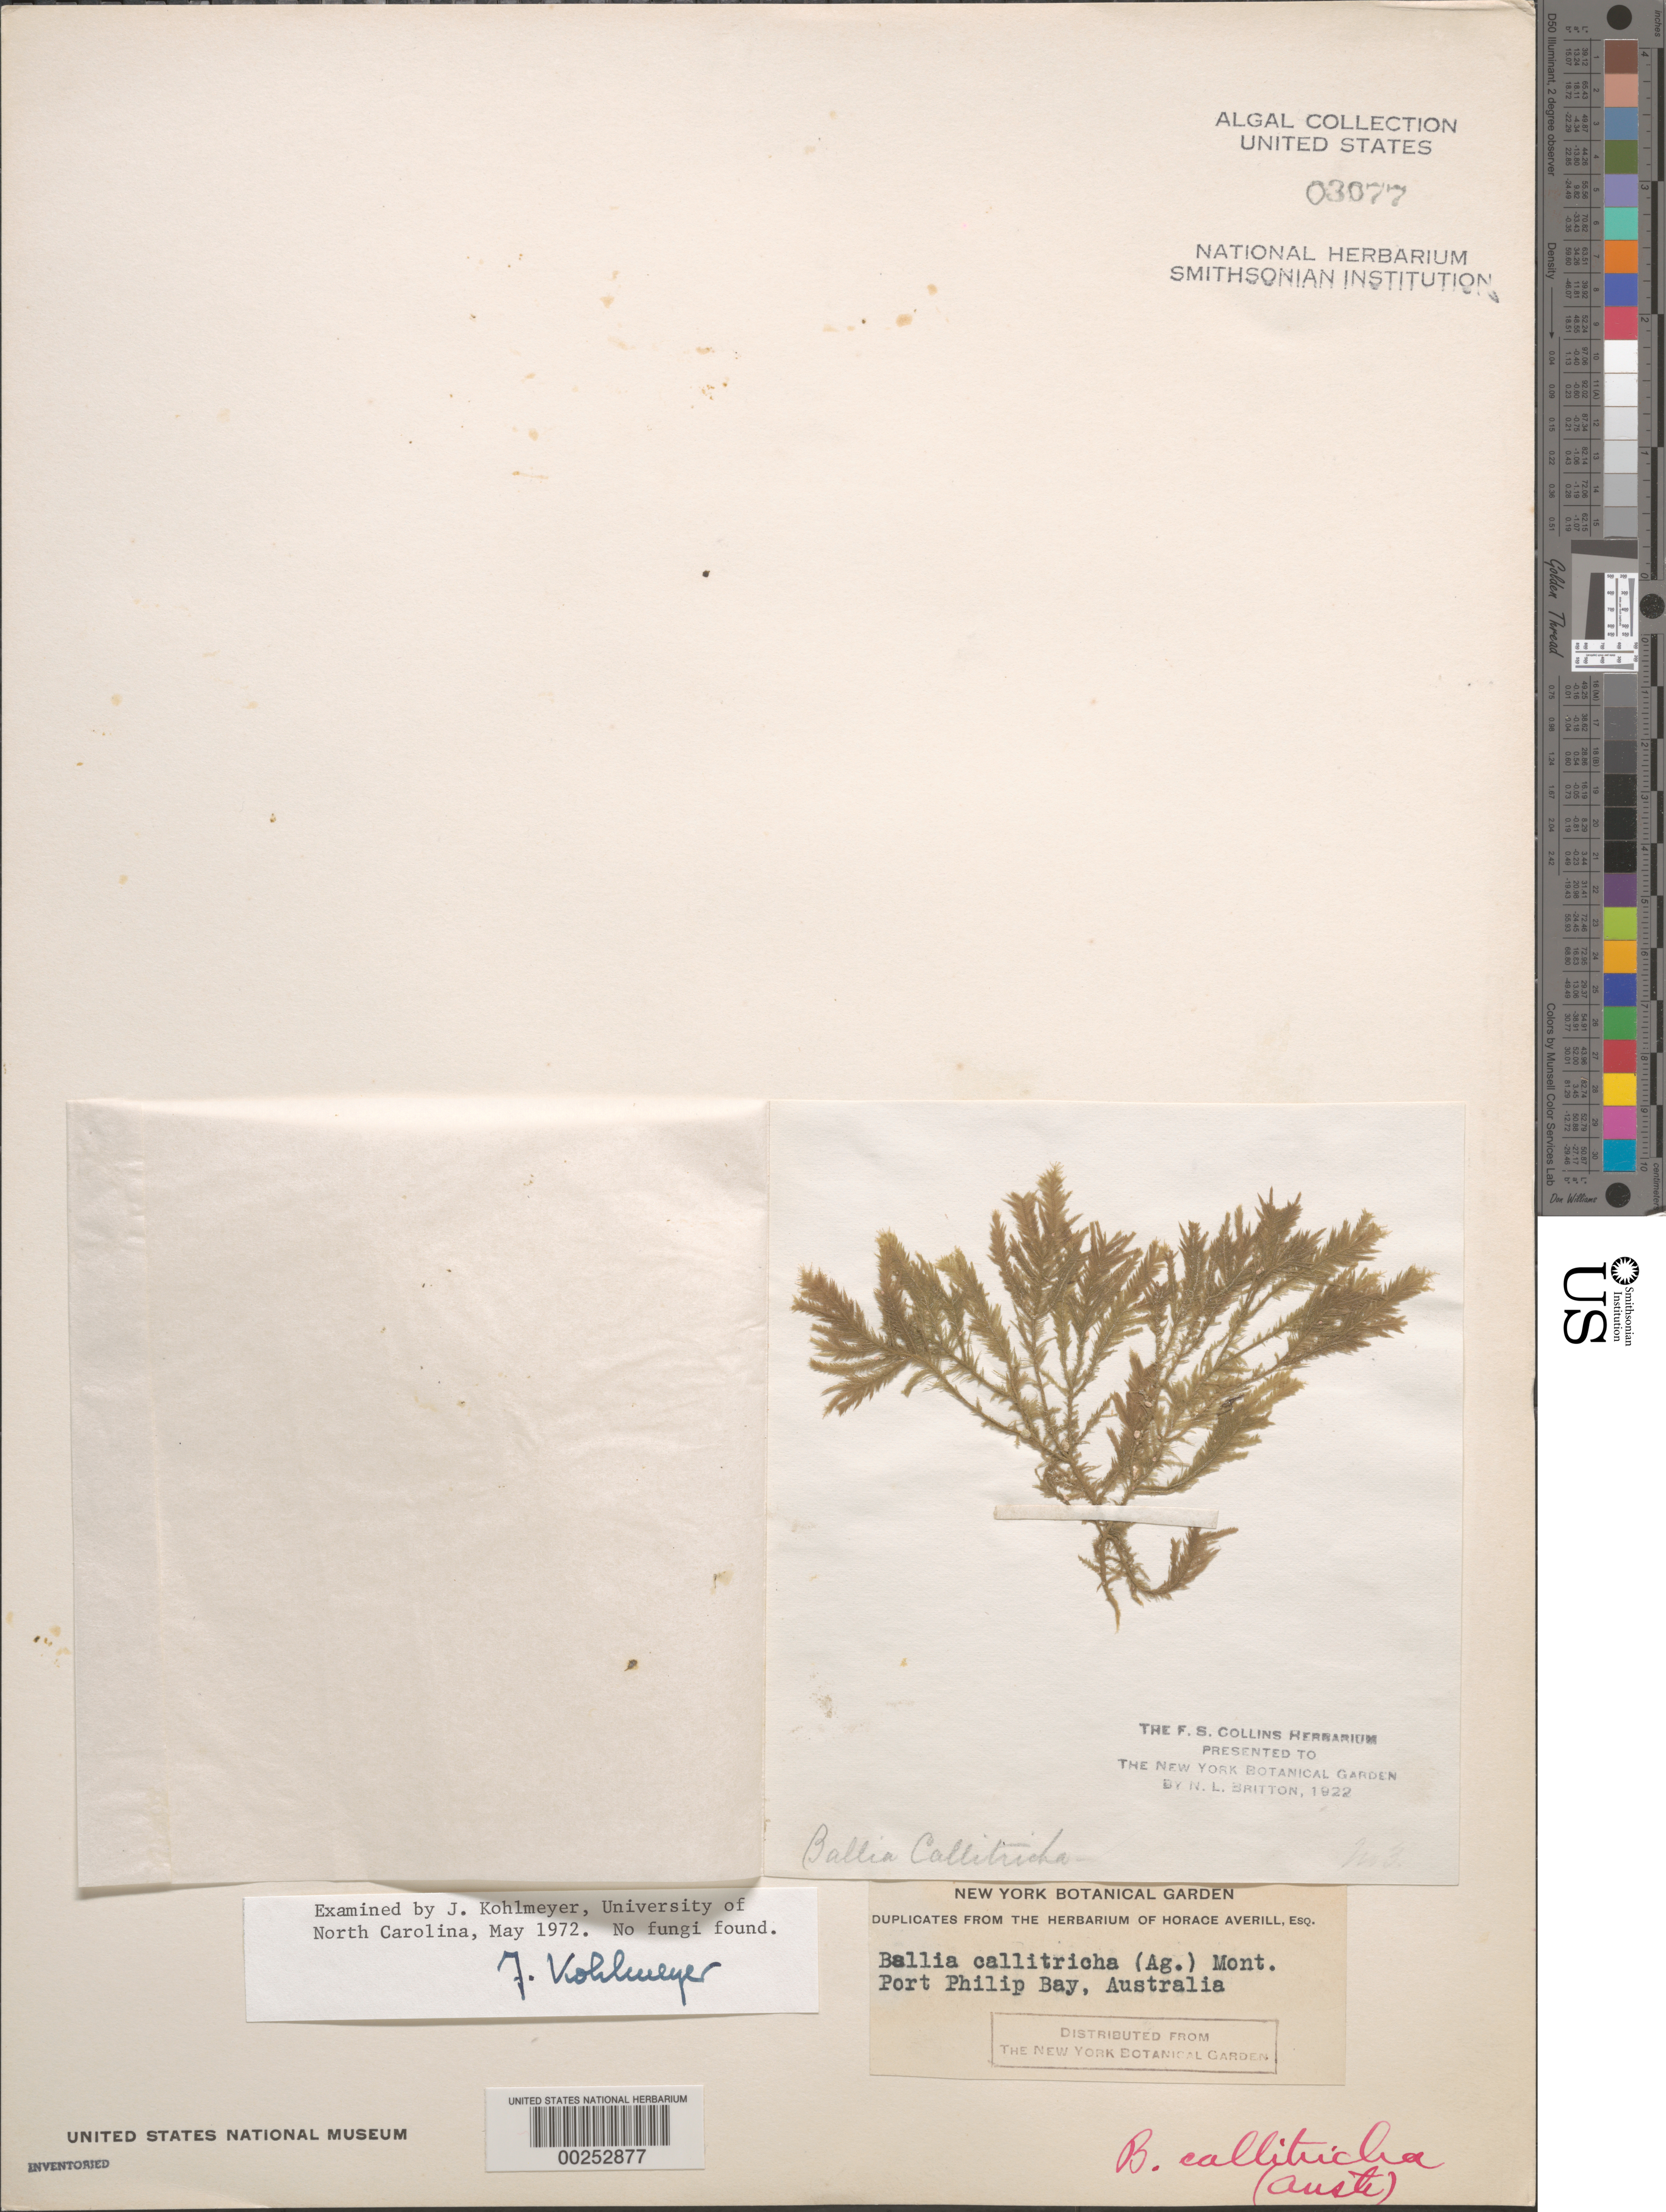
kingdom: Plantae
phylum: Rhodophyta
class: Florideophyceae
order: Balliales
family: Balliaceae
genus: Ballia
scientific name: Ballia callitricha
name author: (C. Agardh) Kützing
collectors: H. Averill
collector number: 3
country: Australia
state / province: Victoria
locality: Port phillip bay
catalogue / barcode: US 3077